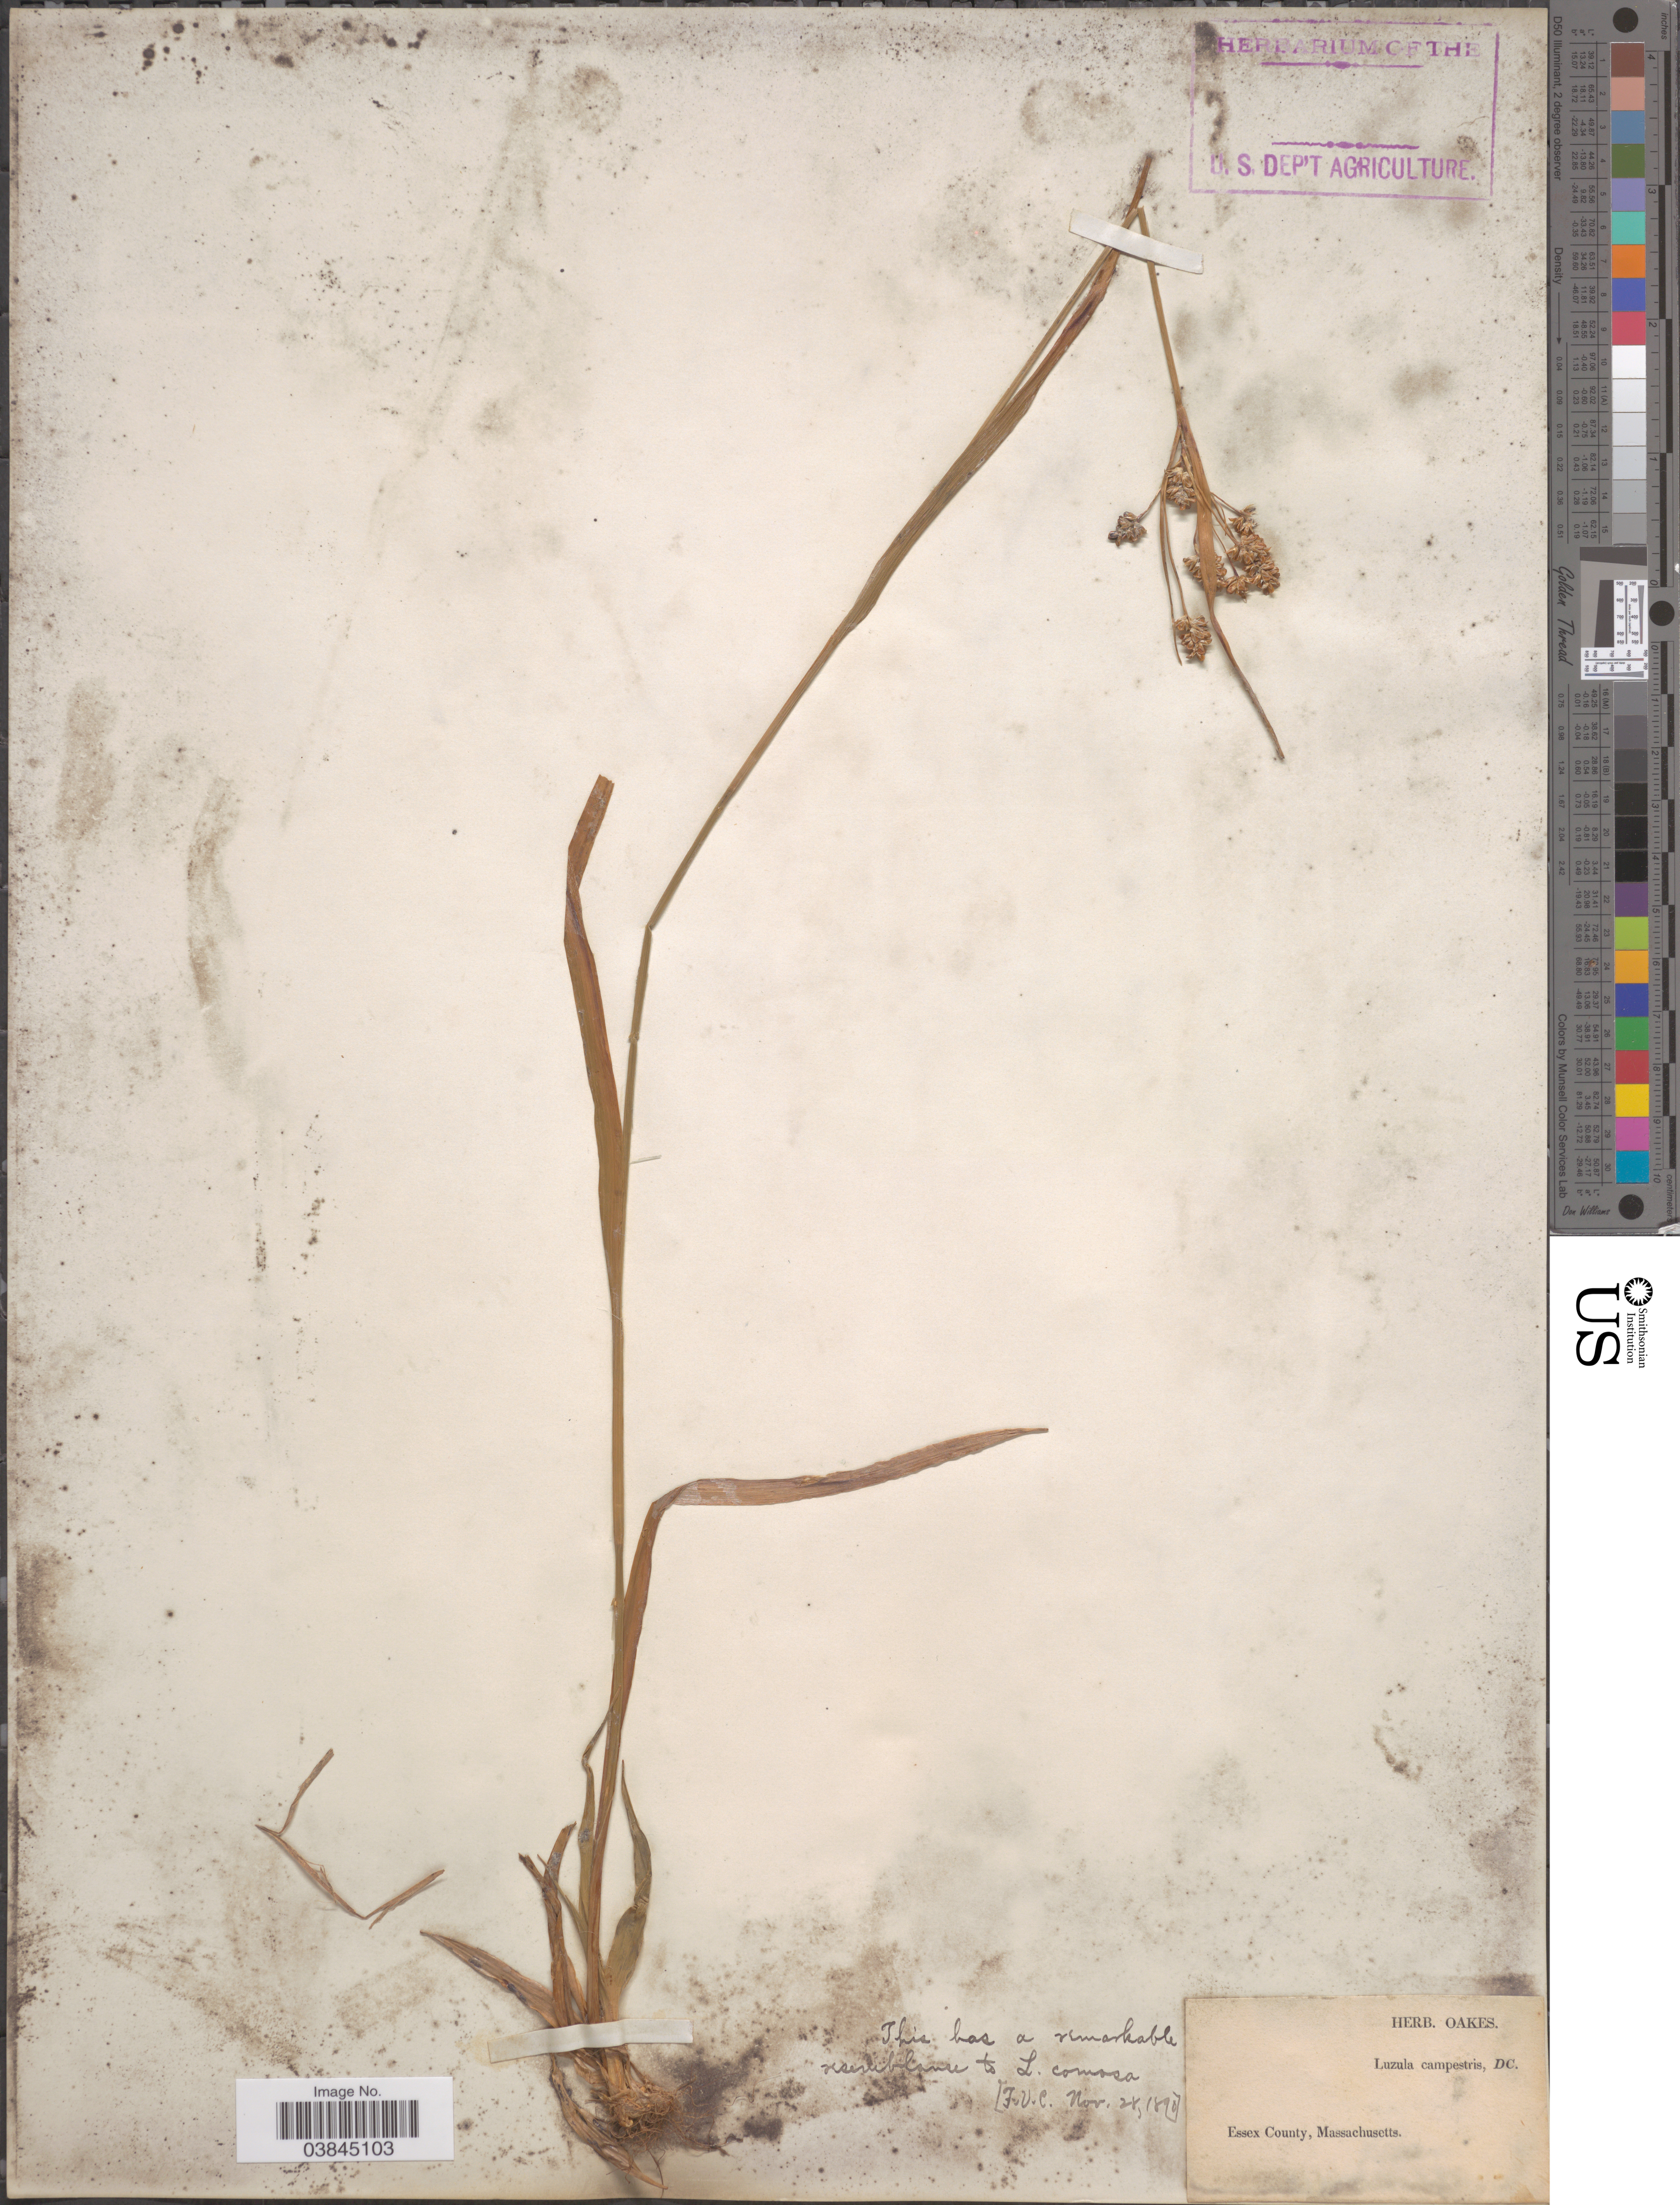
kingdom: Plantae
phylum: Tracheophyta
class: Liliopsida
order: Poales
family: Juncaceae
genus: Luzula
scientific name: Luzula campestris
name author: (L.) DC.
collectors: ex herb. Oakes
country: United States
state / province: Massachusetts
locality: Essex County.